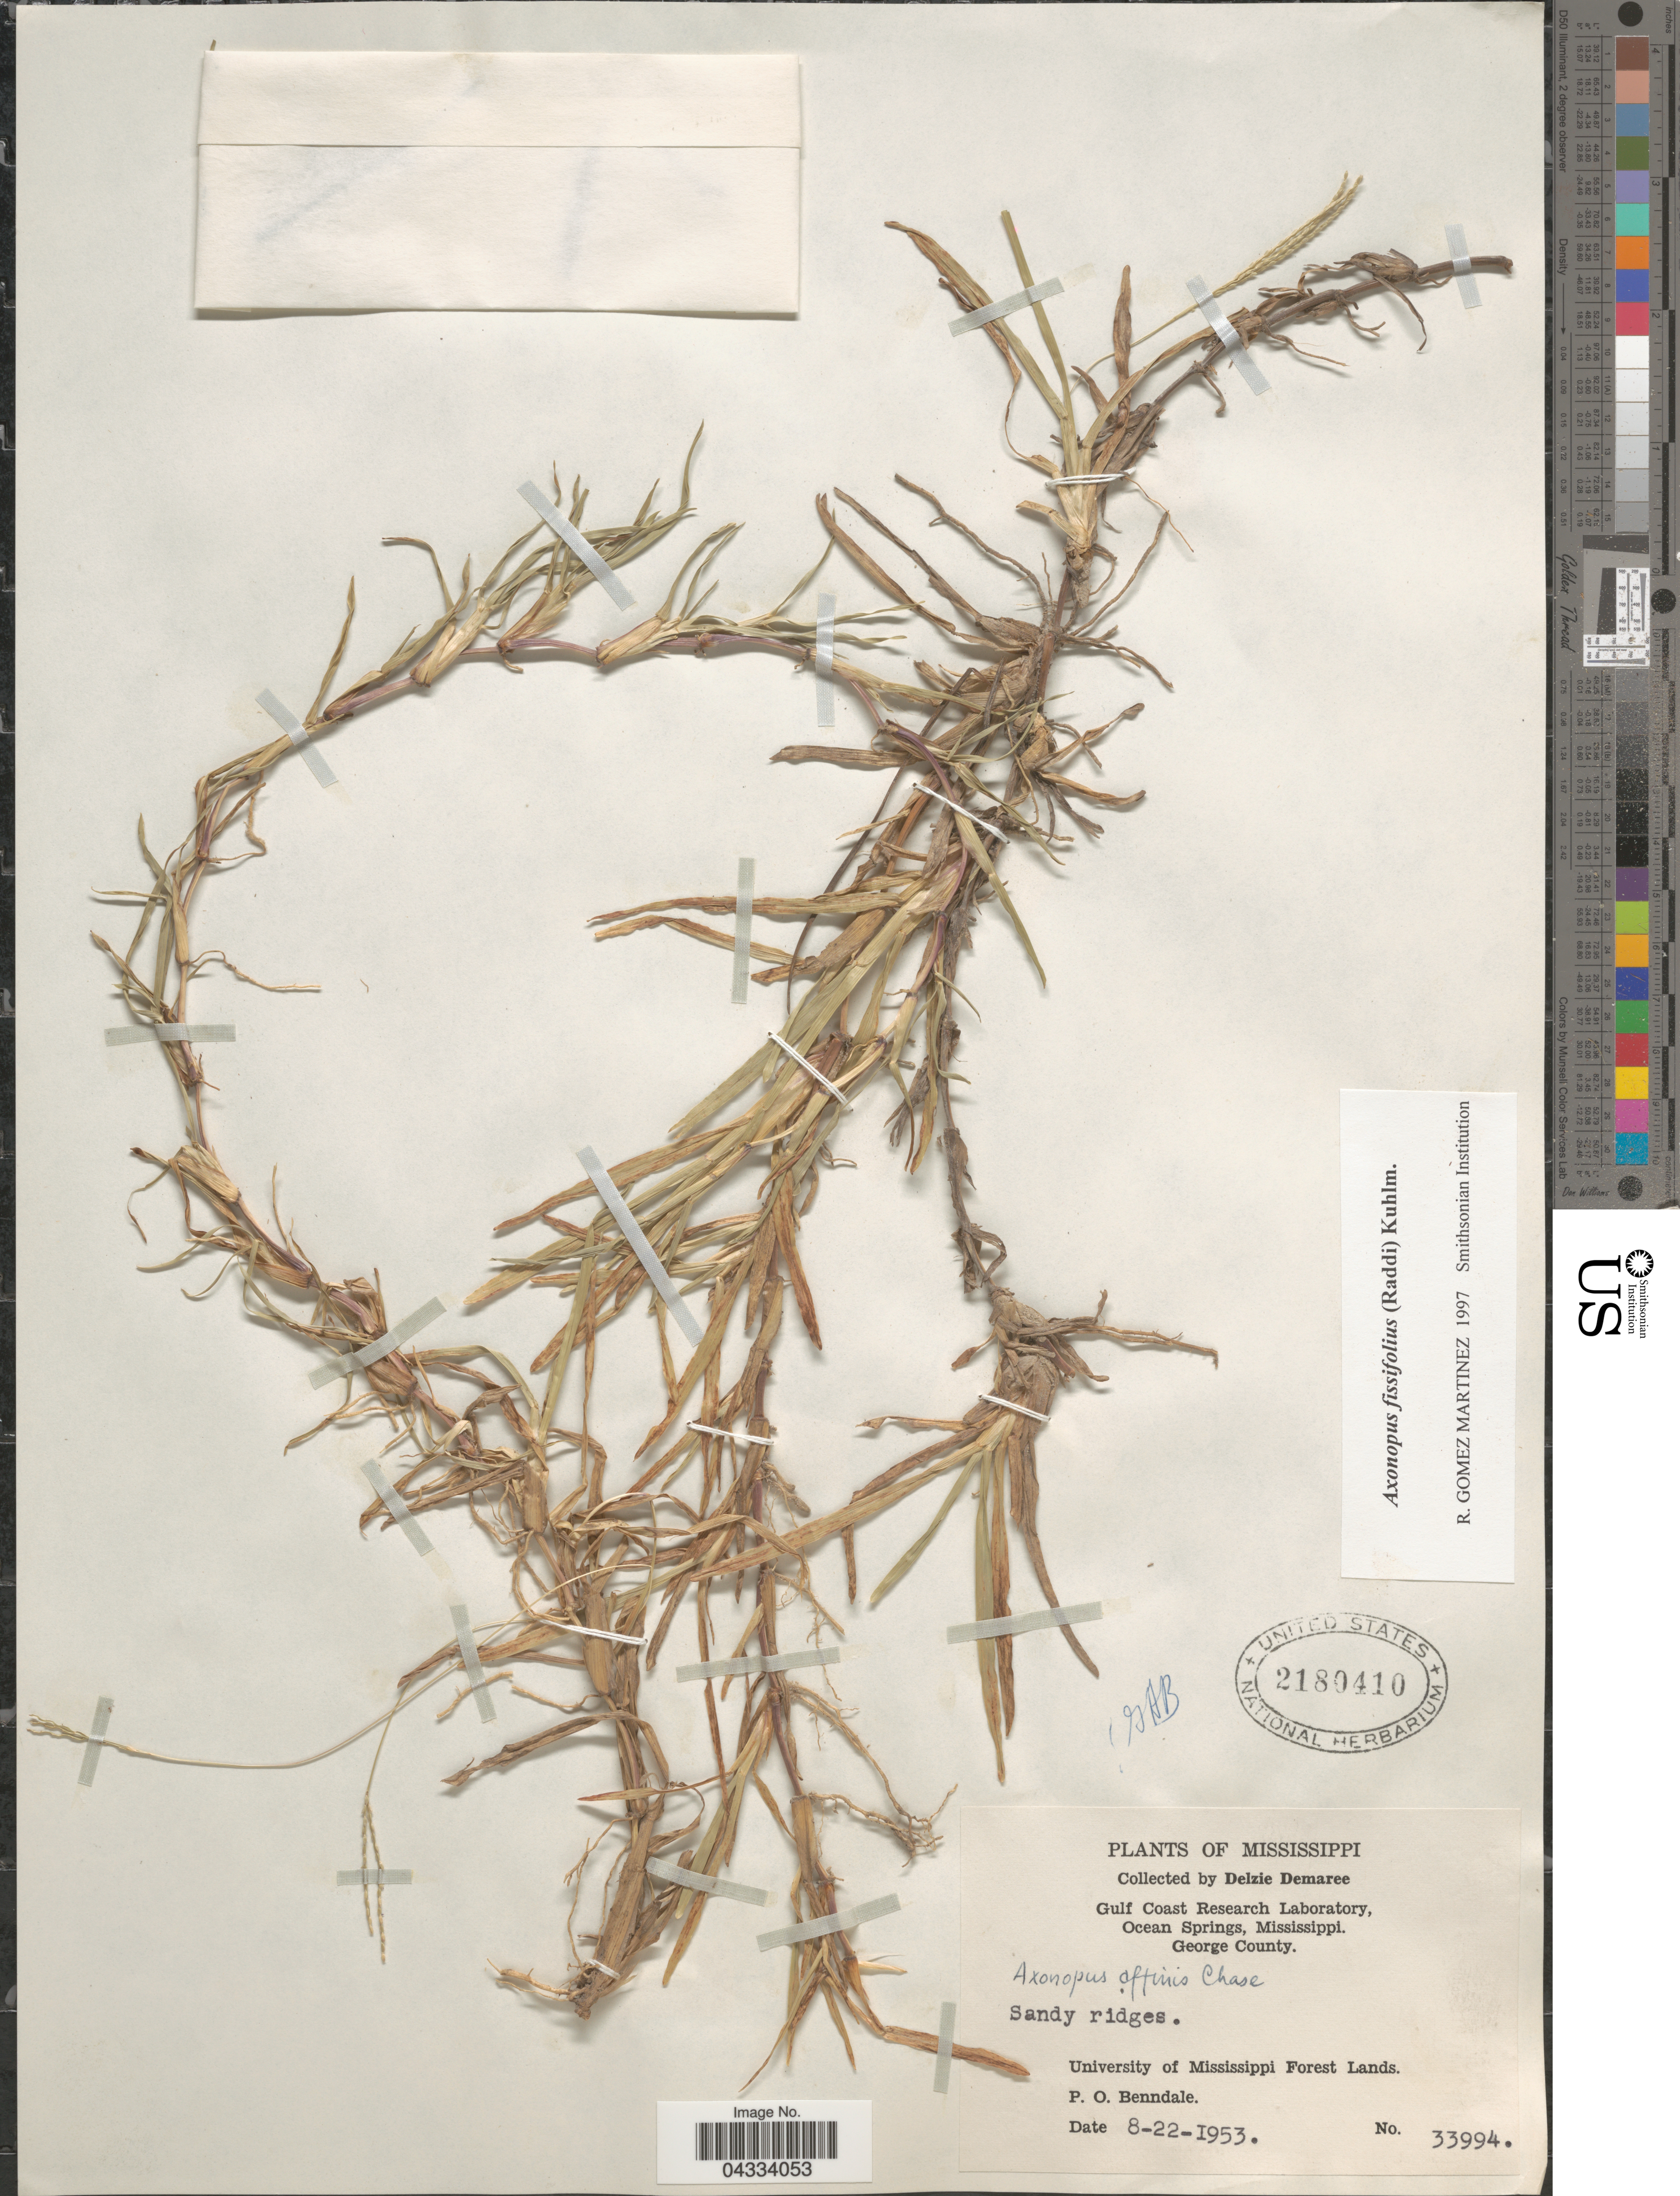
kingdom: Plantae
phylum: Tracheophyta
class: Liliopsida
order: Poales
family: Poaceae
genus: Axonopus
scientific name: Axonopus fissifolius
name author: (Raddi) Kuhlm.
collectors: D. Demaree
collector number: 33994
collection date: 1953-08-22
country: United States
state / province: Mississippi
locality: George County. University of Mississippi Forest Lands. P. O. Benndale.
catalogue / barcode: US 2180410